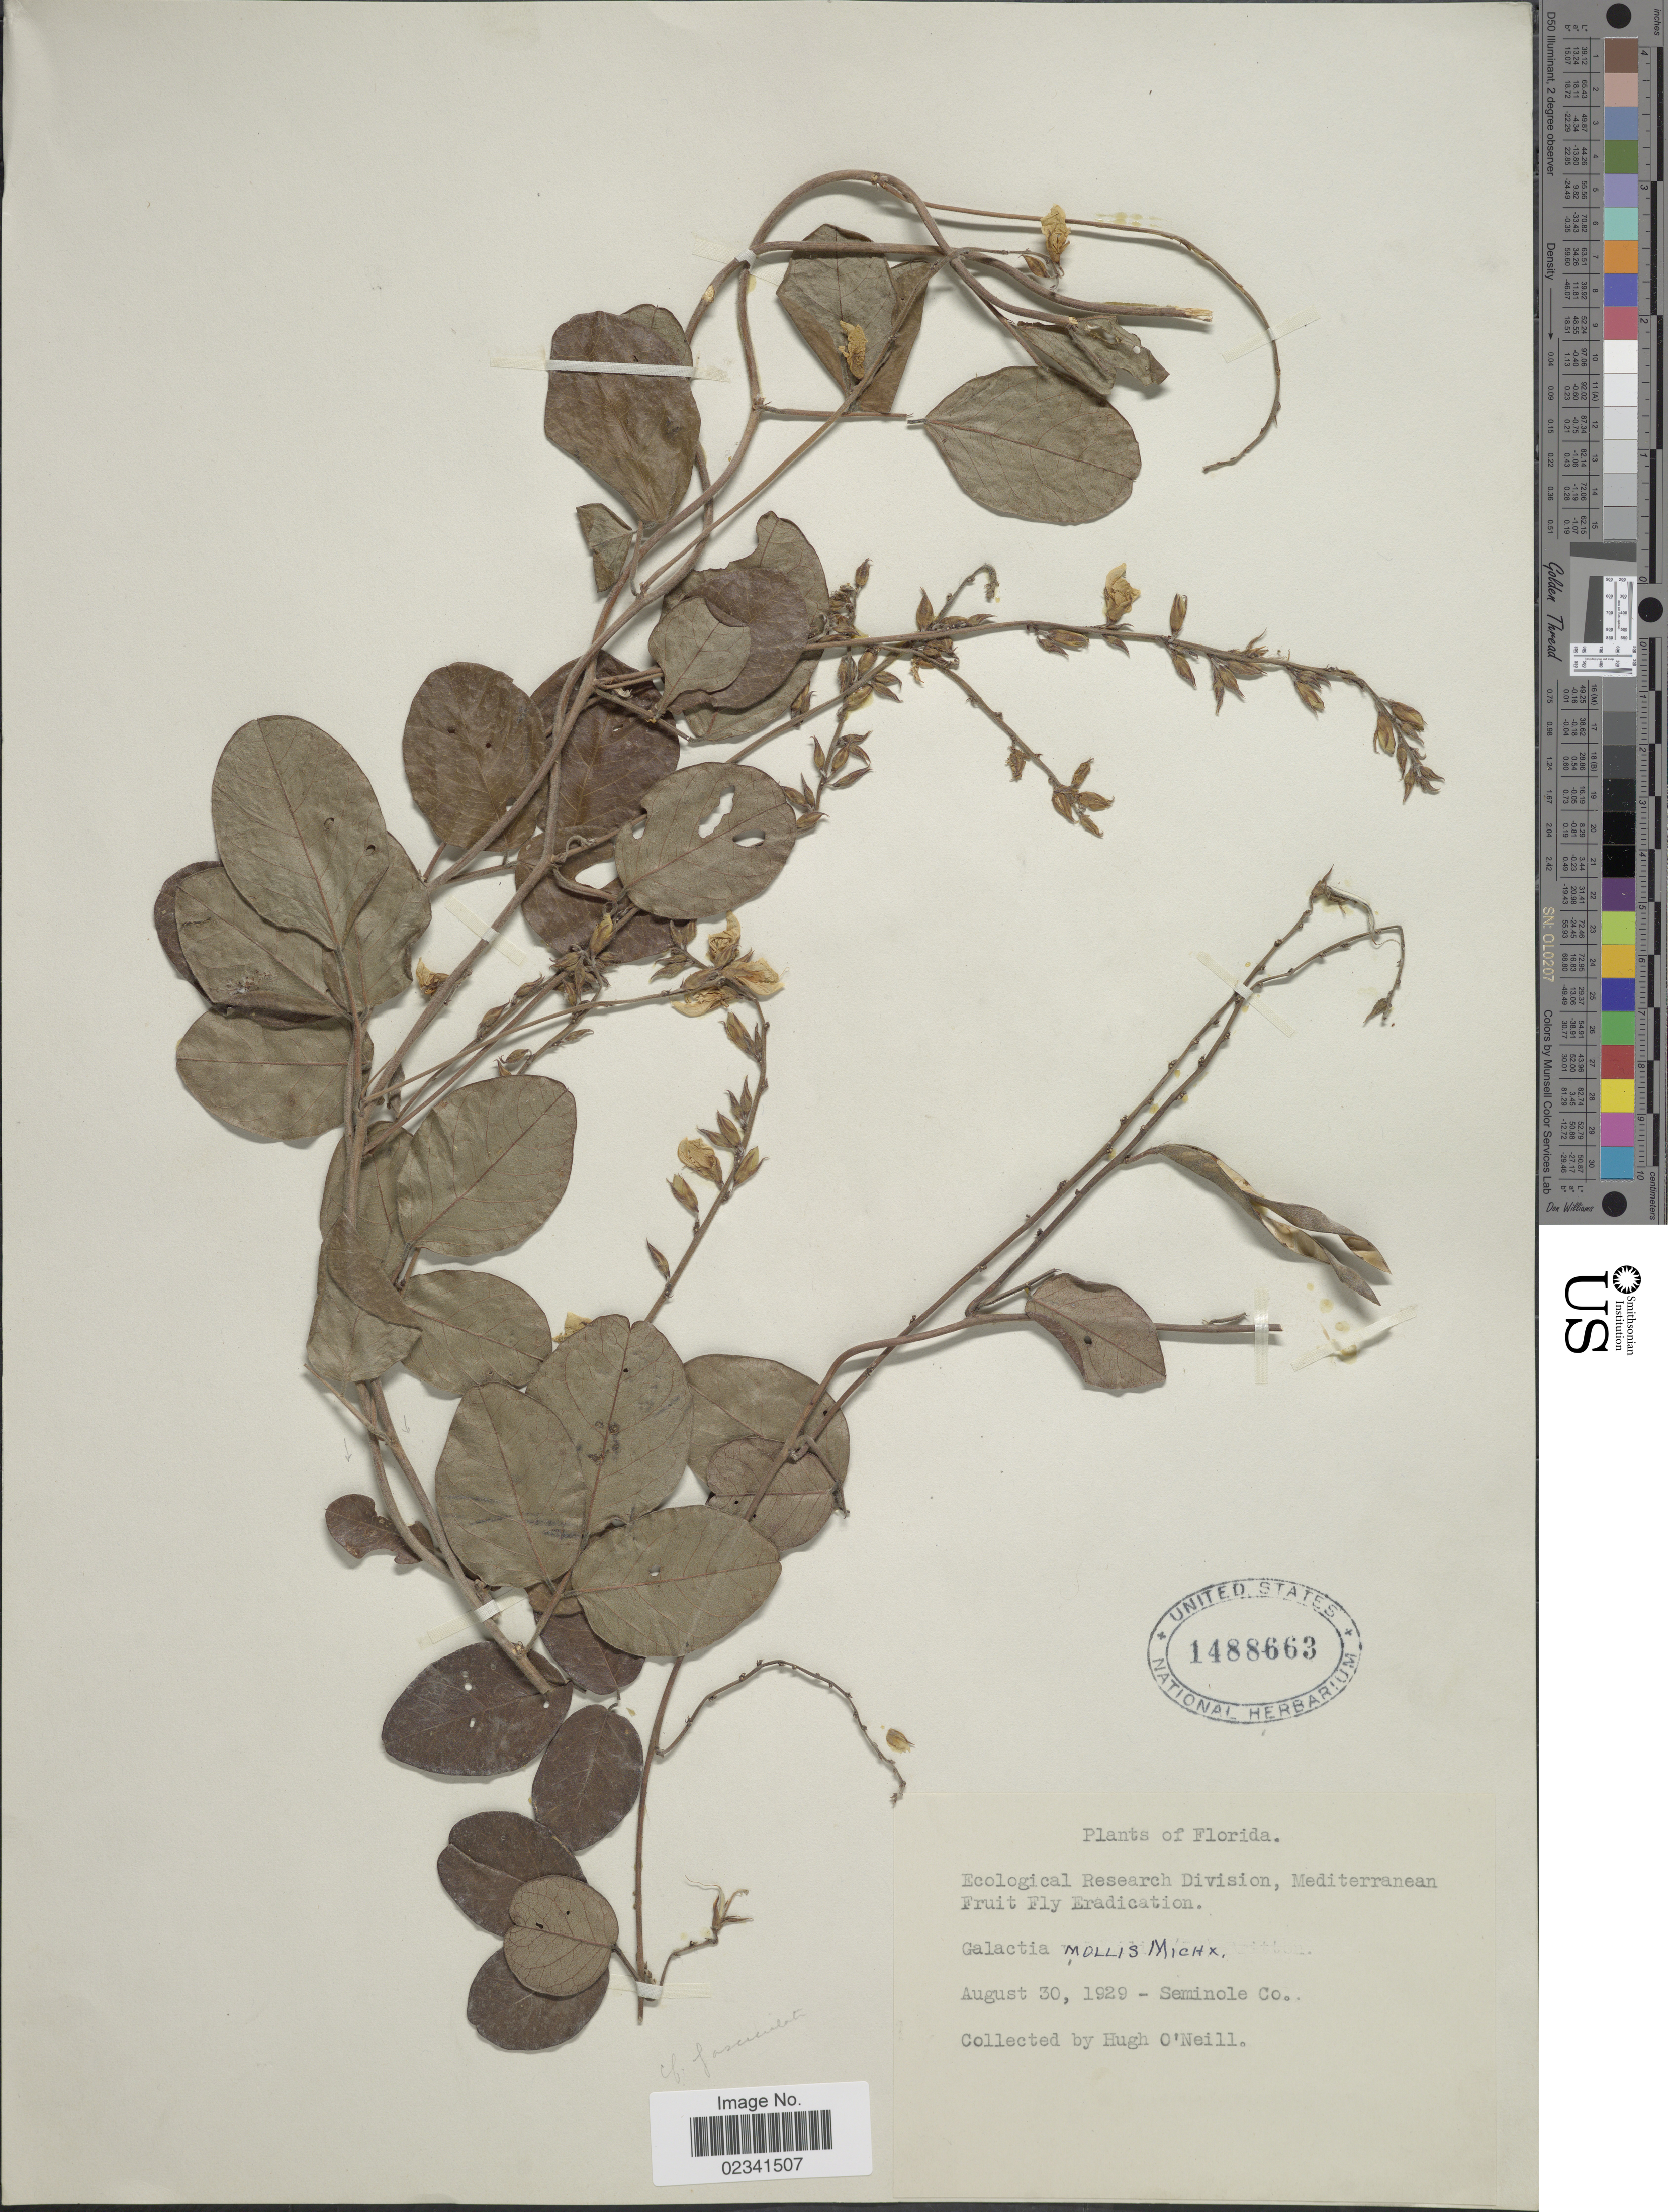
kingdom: Plantae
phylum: Tracheophyta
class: Magnoliopsida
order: Fabales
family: Fabaceae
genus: Galactia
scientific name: Galactia fasciculata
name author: Vail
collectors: H. O'Neill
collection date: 1929-08-30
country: United States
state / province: Florida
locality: Seminole Co.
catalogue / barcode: US 1488663